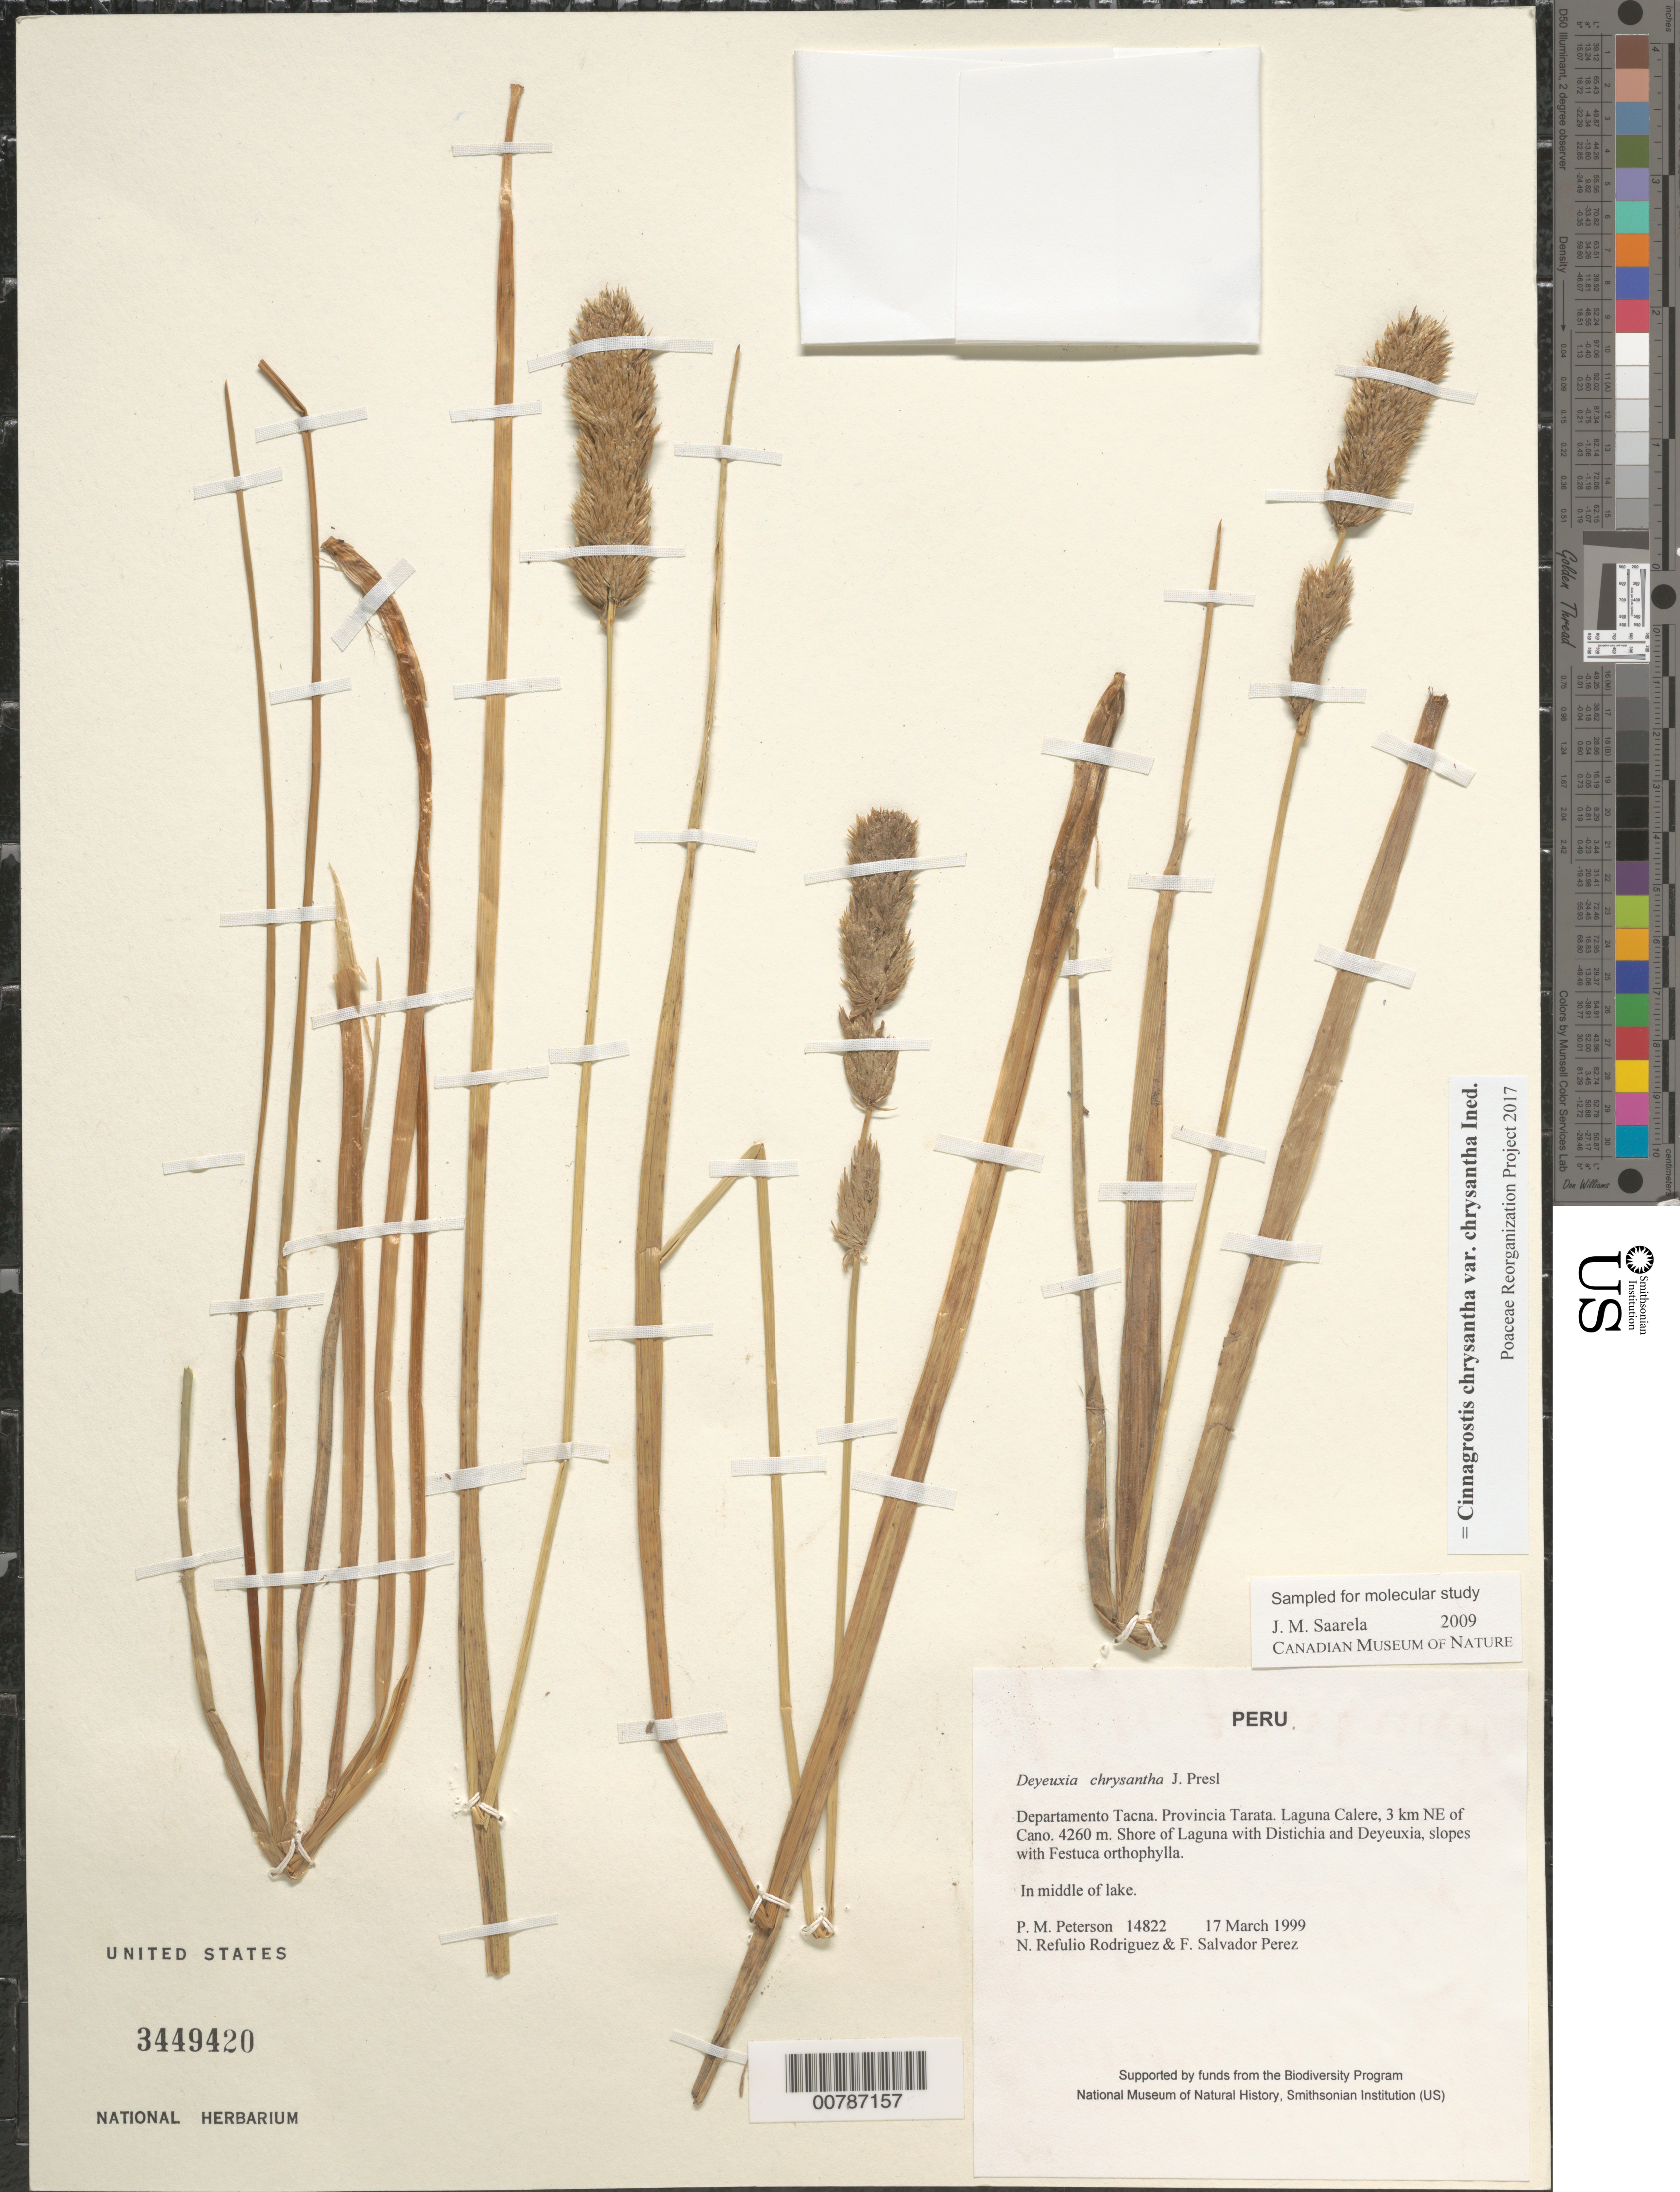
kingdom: Plantae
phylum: Tracheophyta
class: Liliopsida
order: Poales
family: Poaceae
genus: Cinnagrostis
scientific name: Cinnagrostis chrysantha var. chrysantha ined.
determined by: Poaceae Reorganization Project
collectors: P. M. Peterson, N. Refulio-Rodríguez & F. Salvador Perez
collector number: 14822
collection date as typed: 17 Mar 1999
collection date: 1999-03-17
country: Peru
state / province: Tacna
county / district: Tarata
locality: Laguna Calere, 3 km NE of Cano.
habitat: Shore of Laguna with Distichia and Deyeuxia, slopes with Festuca orthophylla.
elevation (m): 4260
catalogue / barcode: US 3449420